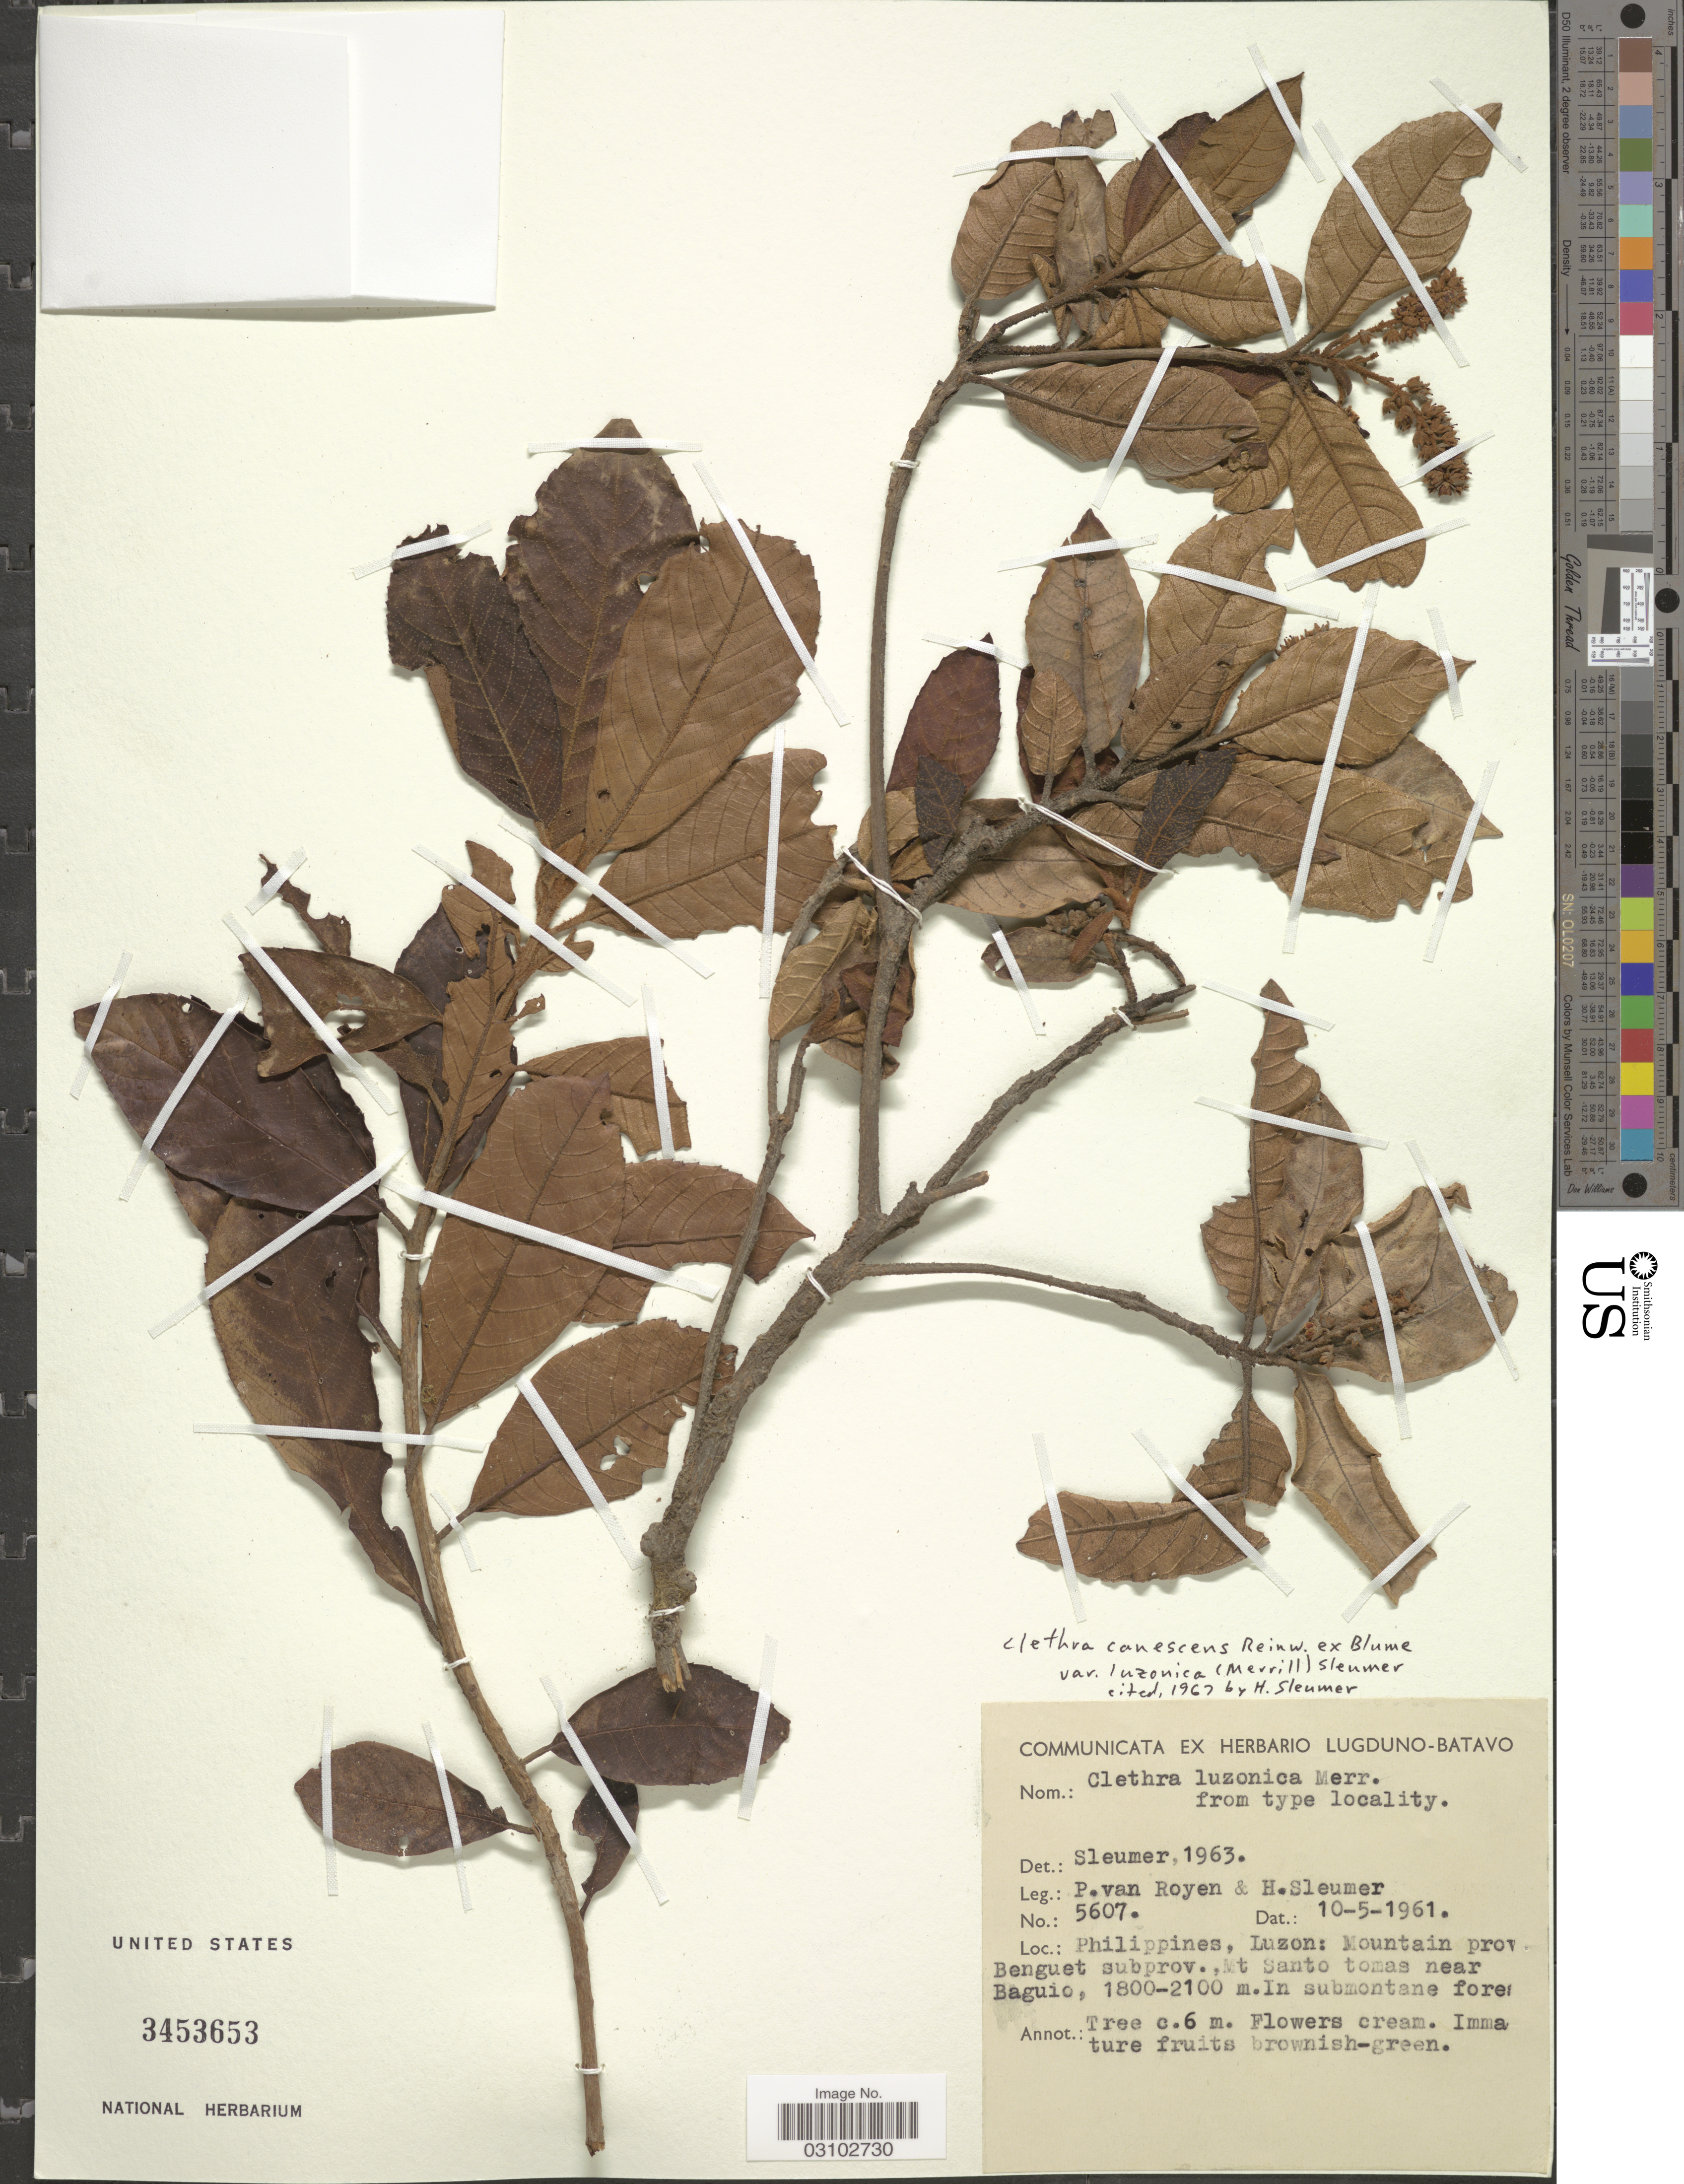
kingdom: Plantae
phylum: Tracheophyta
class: Magnoliopsida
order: Ericales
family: Clethraceae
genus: Clethra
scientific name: Clethra canescens var. luzonica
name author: (Merr.) Sleumer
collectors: P. van Royen & H. O. Sleumer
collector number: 5607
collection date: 1961-05-10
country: Philippines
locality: Luzon: Mountain prov. Benguet subprov., Mt Santo tomas near Baguio.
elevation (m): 1800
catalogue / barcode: US 3453653